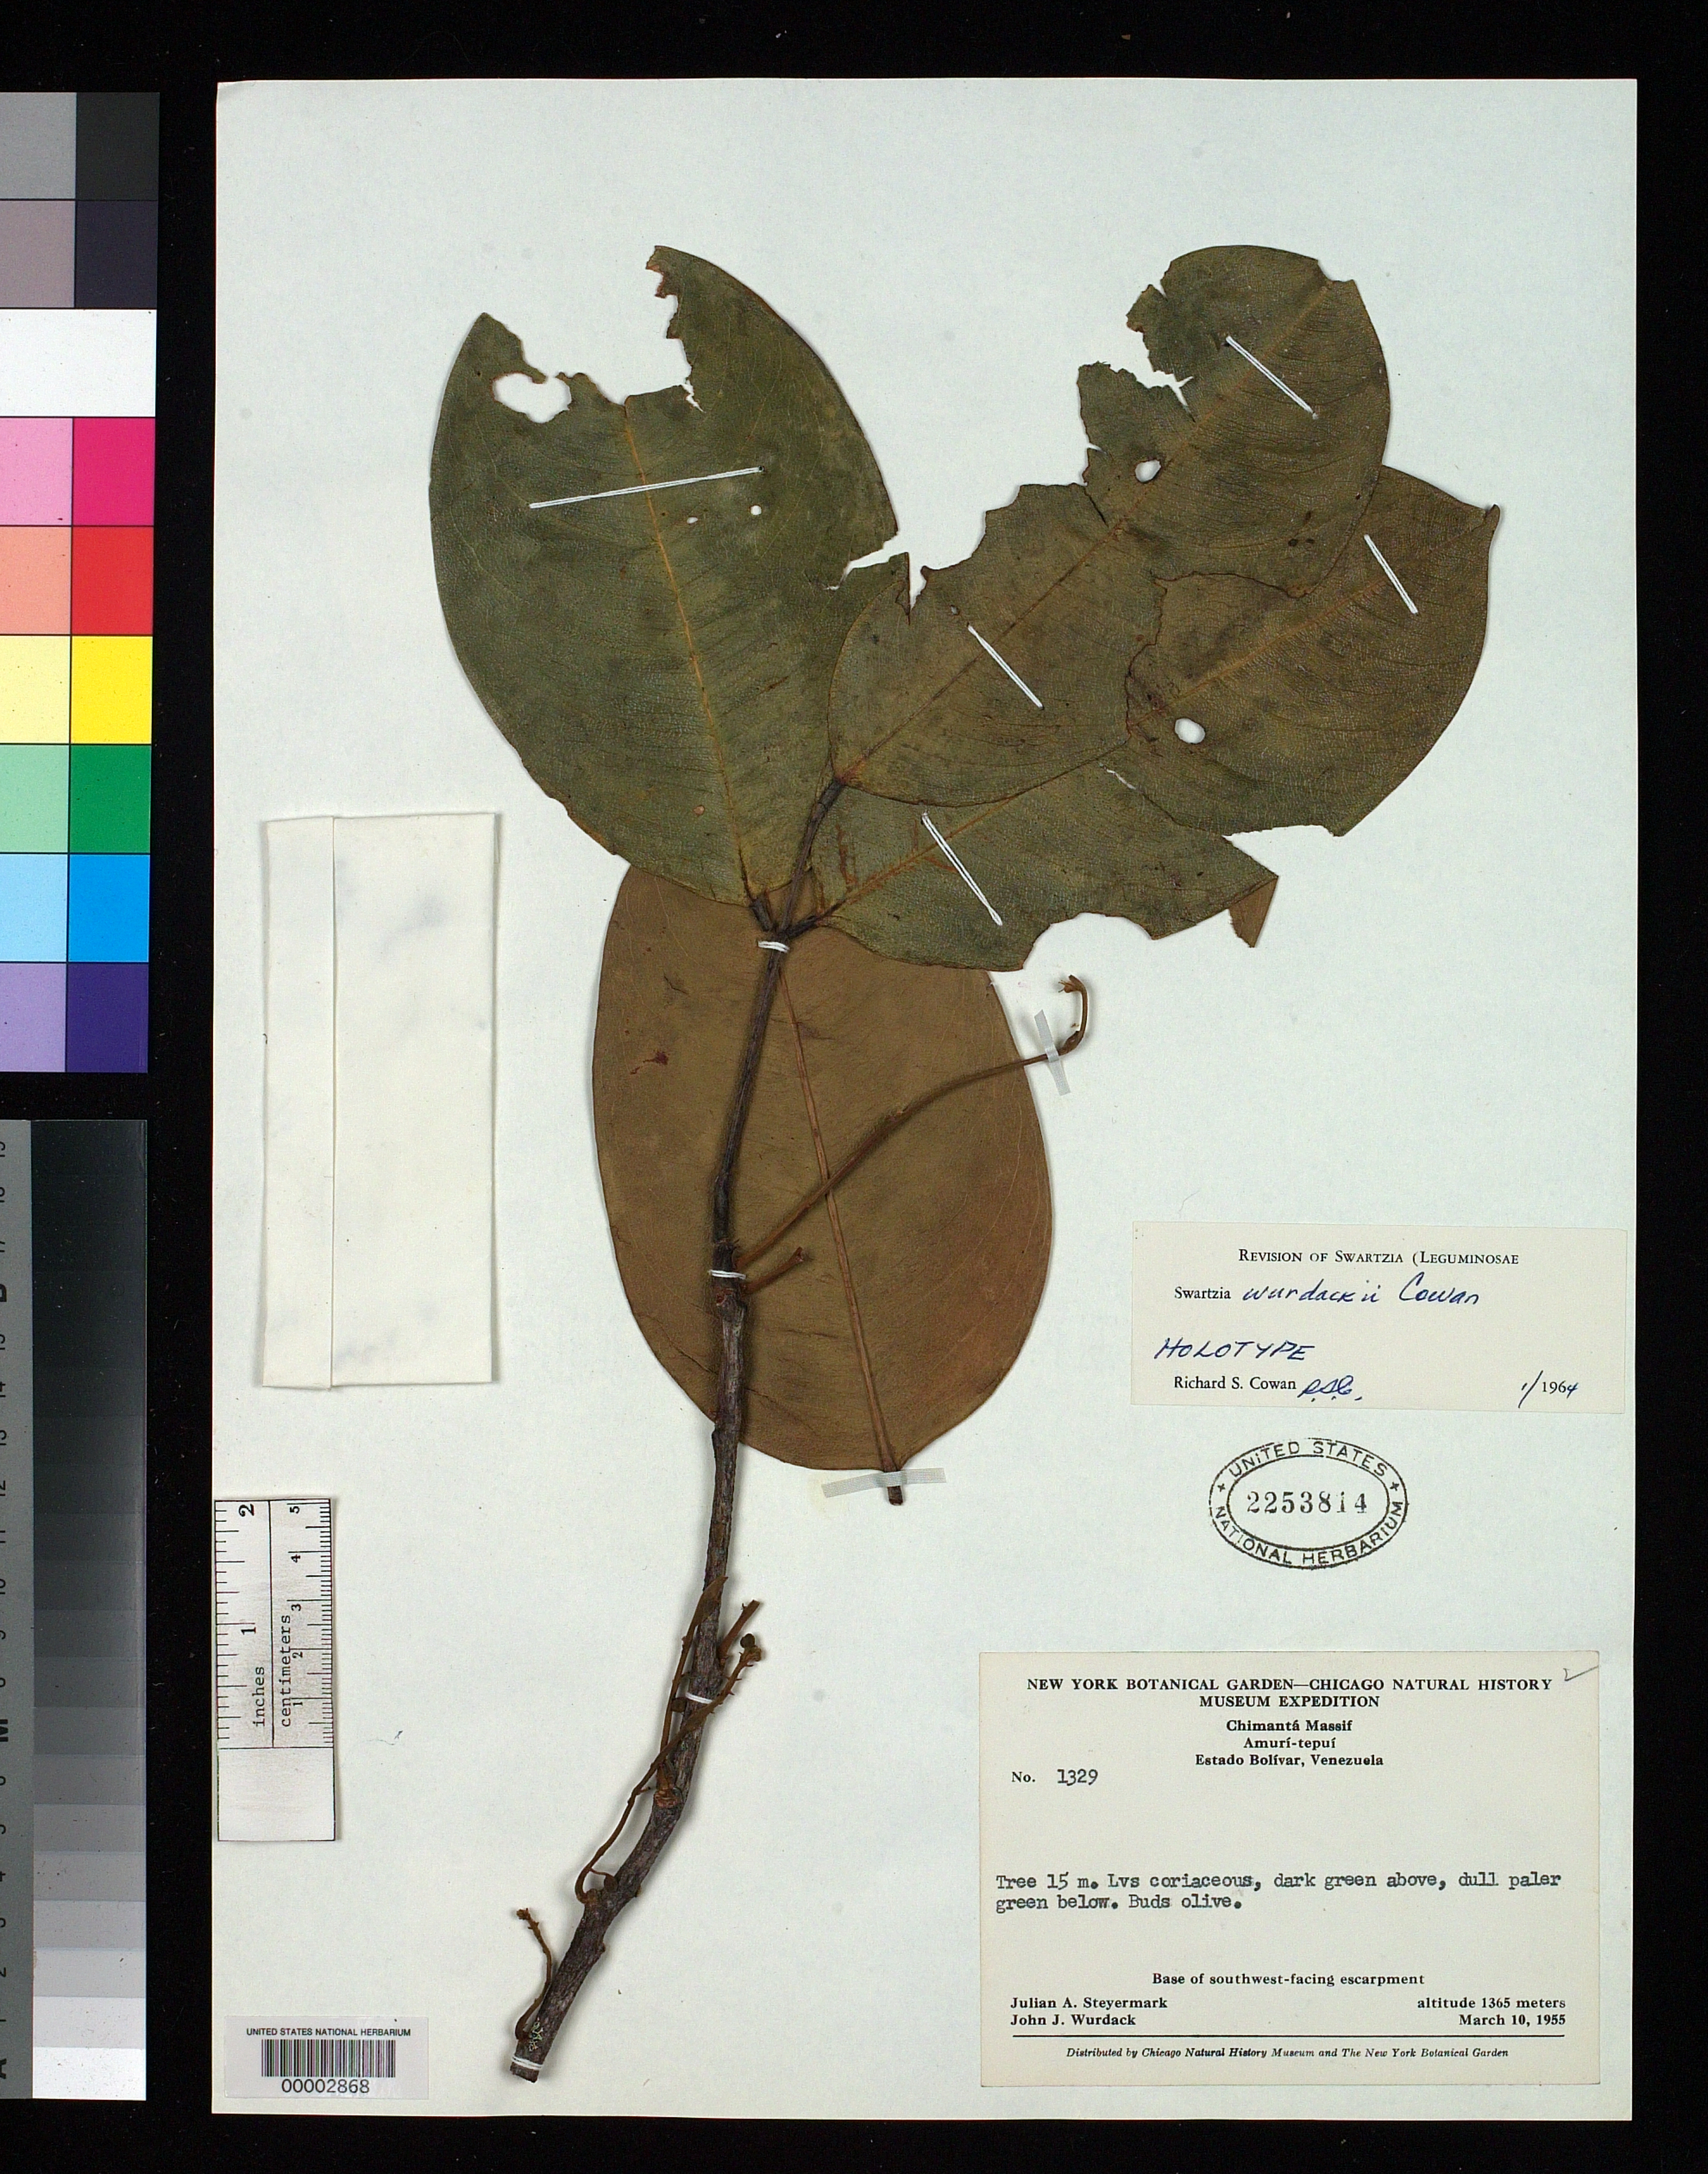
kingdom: Plantae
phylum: Tracheophyta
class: Magnoliopsida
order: Fabales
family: Fabaceae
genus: Swartzia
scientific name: Swartzia wurdackii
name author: R.S. Cowan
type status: Holotype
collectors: J. Steyermark & J. J. Wurdack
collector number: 1329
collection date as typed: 10 Mar 1955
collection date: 1955-03-10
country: Venezuela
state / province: Bolivar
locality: Base of Amuritepui, Chimanta Massif.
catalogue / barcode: US 2253814